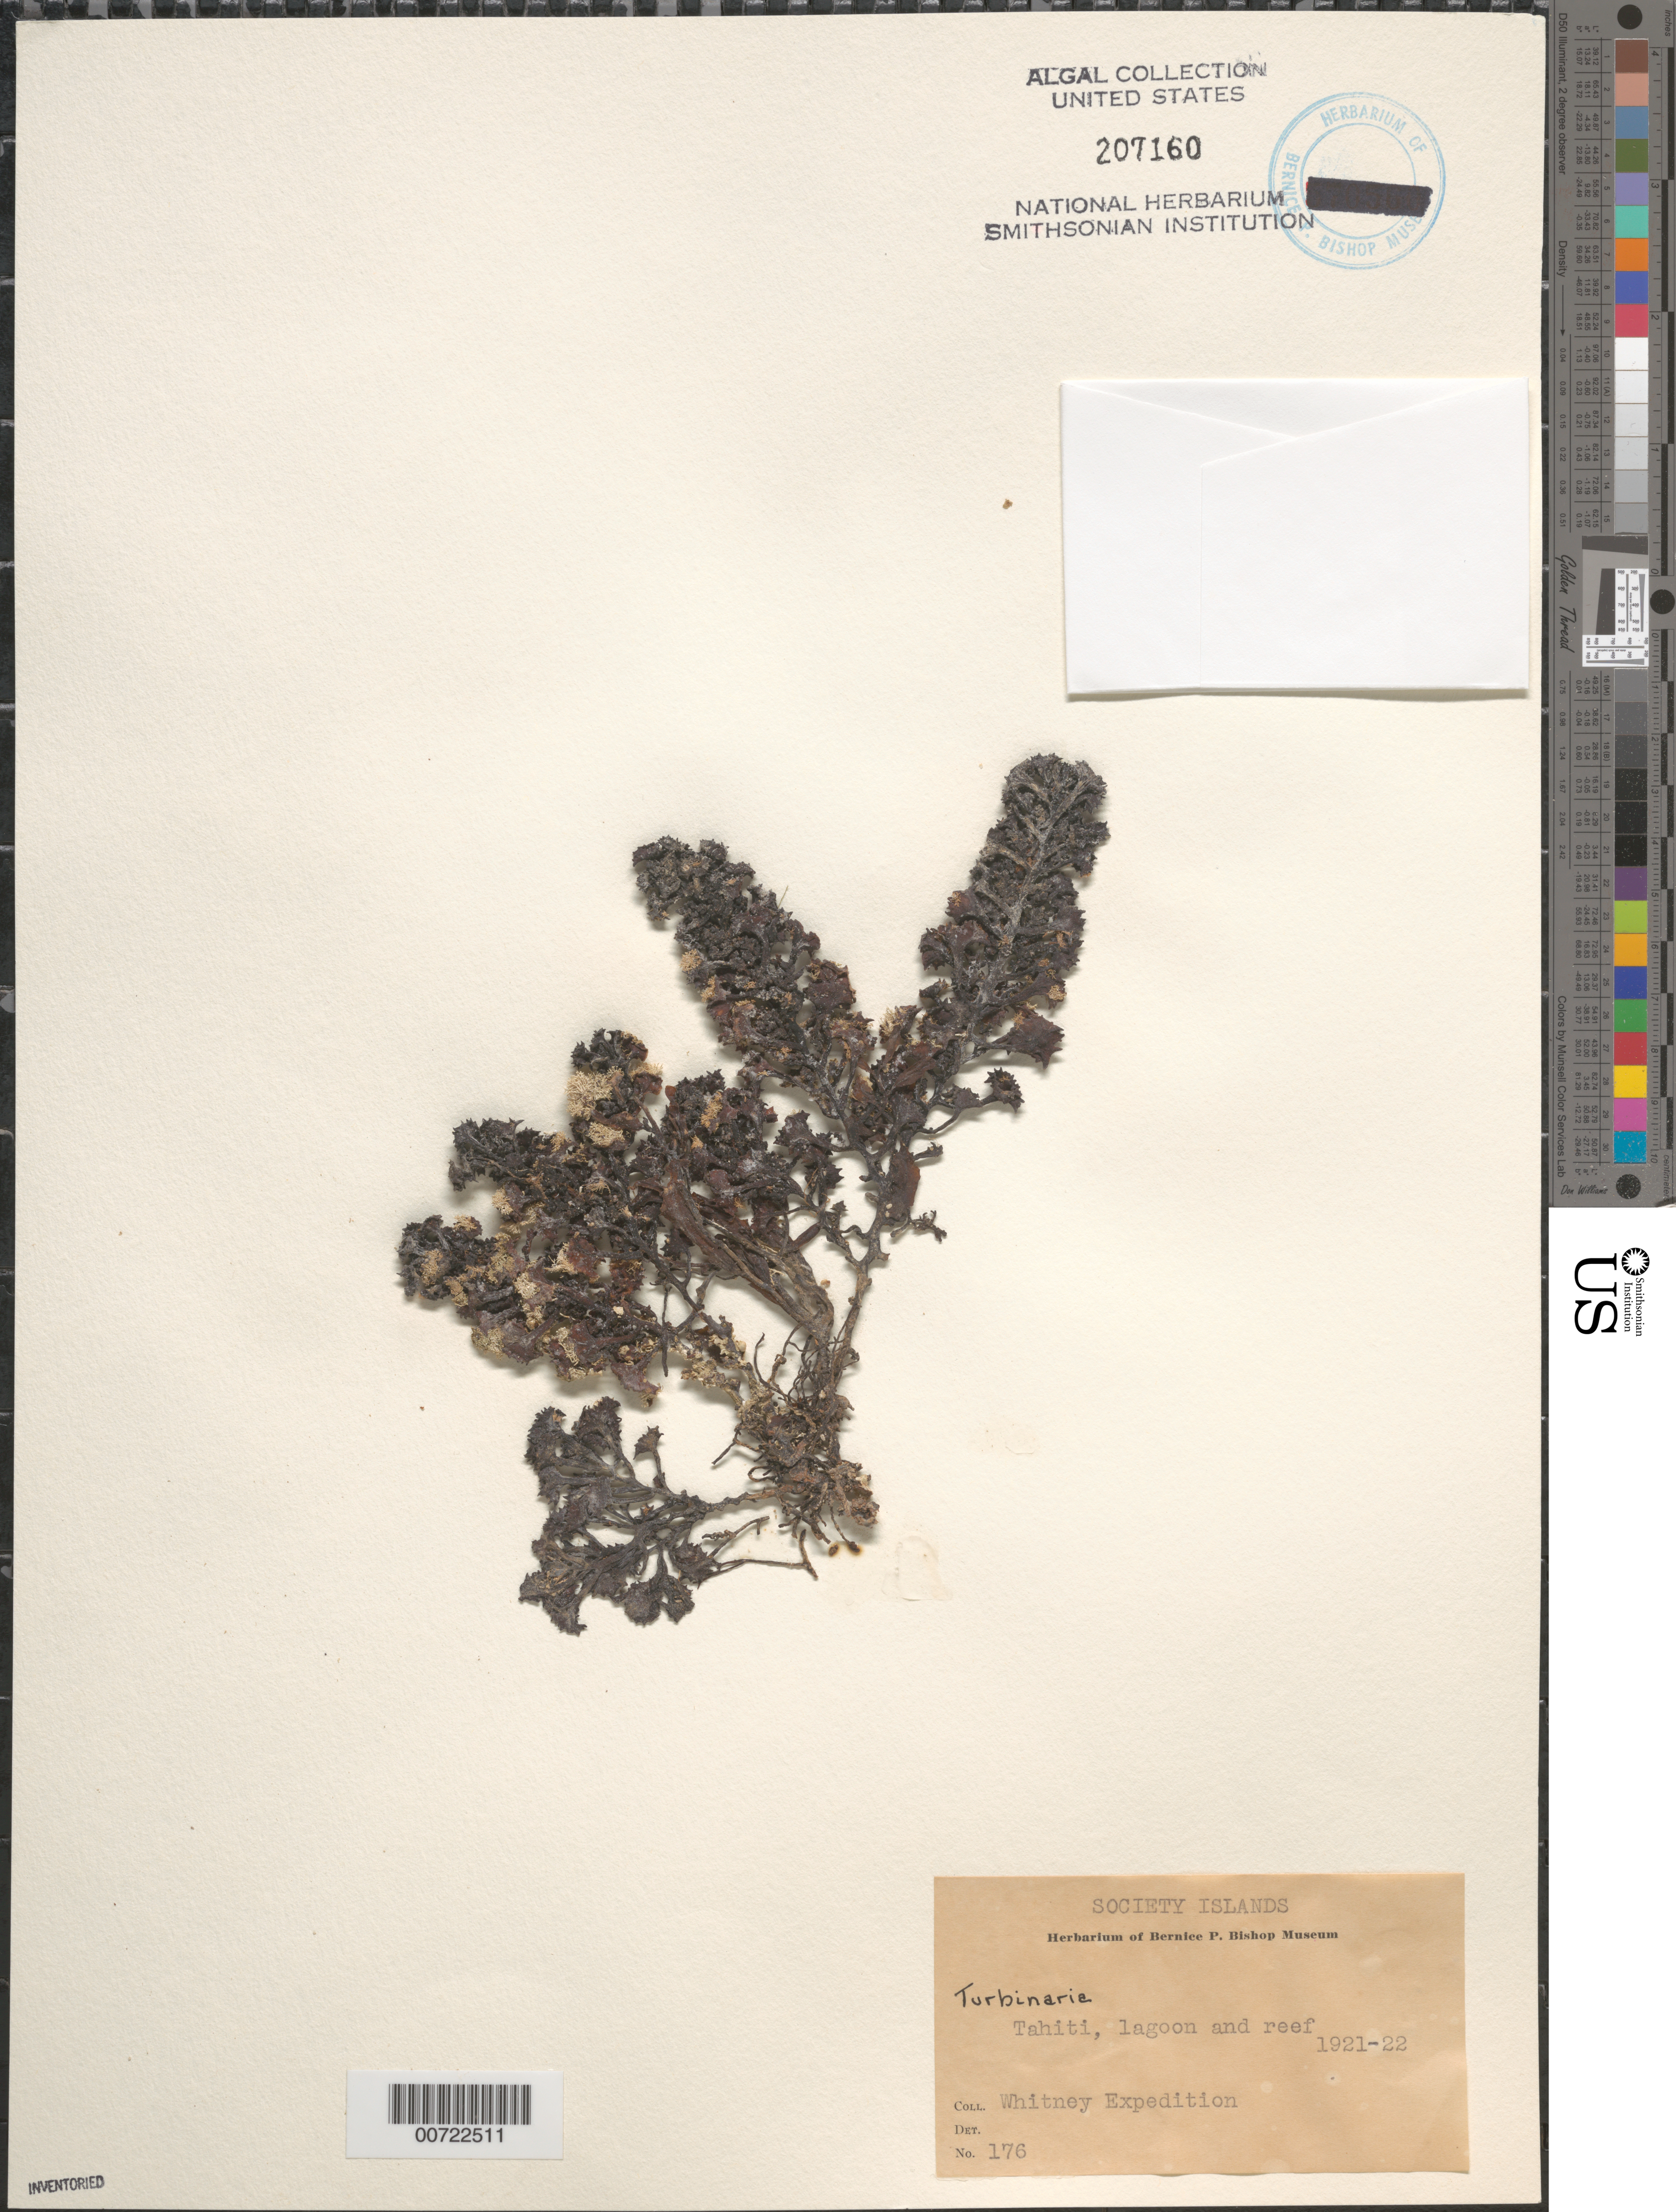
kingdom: Chromista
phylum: Ochrophyta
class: Phaeophyceae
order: Fucales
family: Sargassaceae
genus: Turbinaria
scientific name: Turbinaria sp.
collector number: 176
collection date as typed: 1921 or 1922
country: French Polynesia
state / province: Îles du Vent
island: Tahiti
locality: Lagoon and reef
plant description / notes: Whitney Expedition, 1921-1922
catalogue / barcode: US 207160